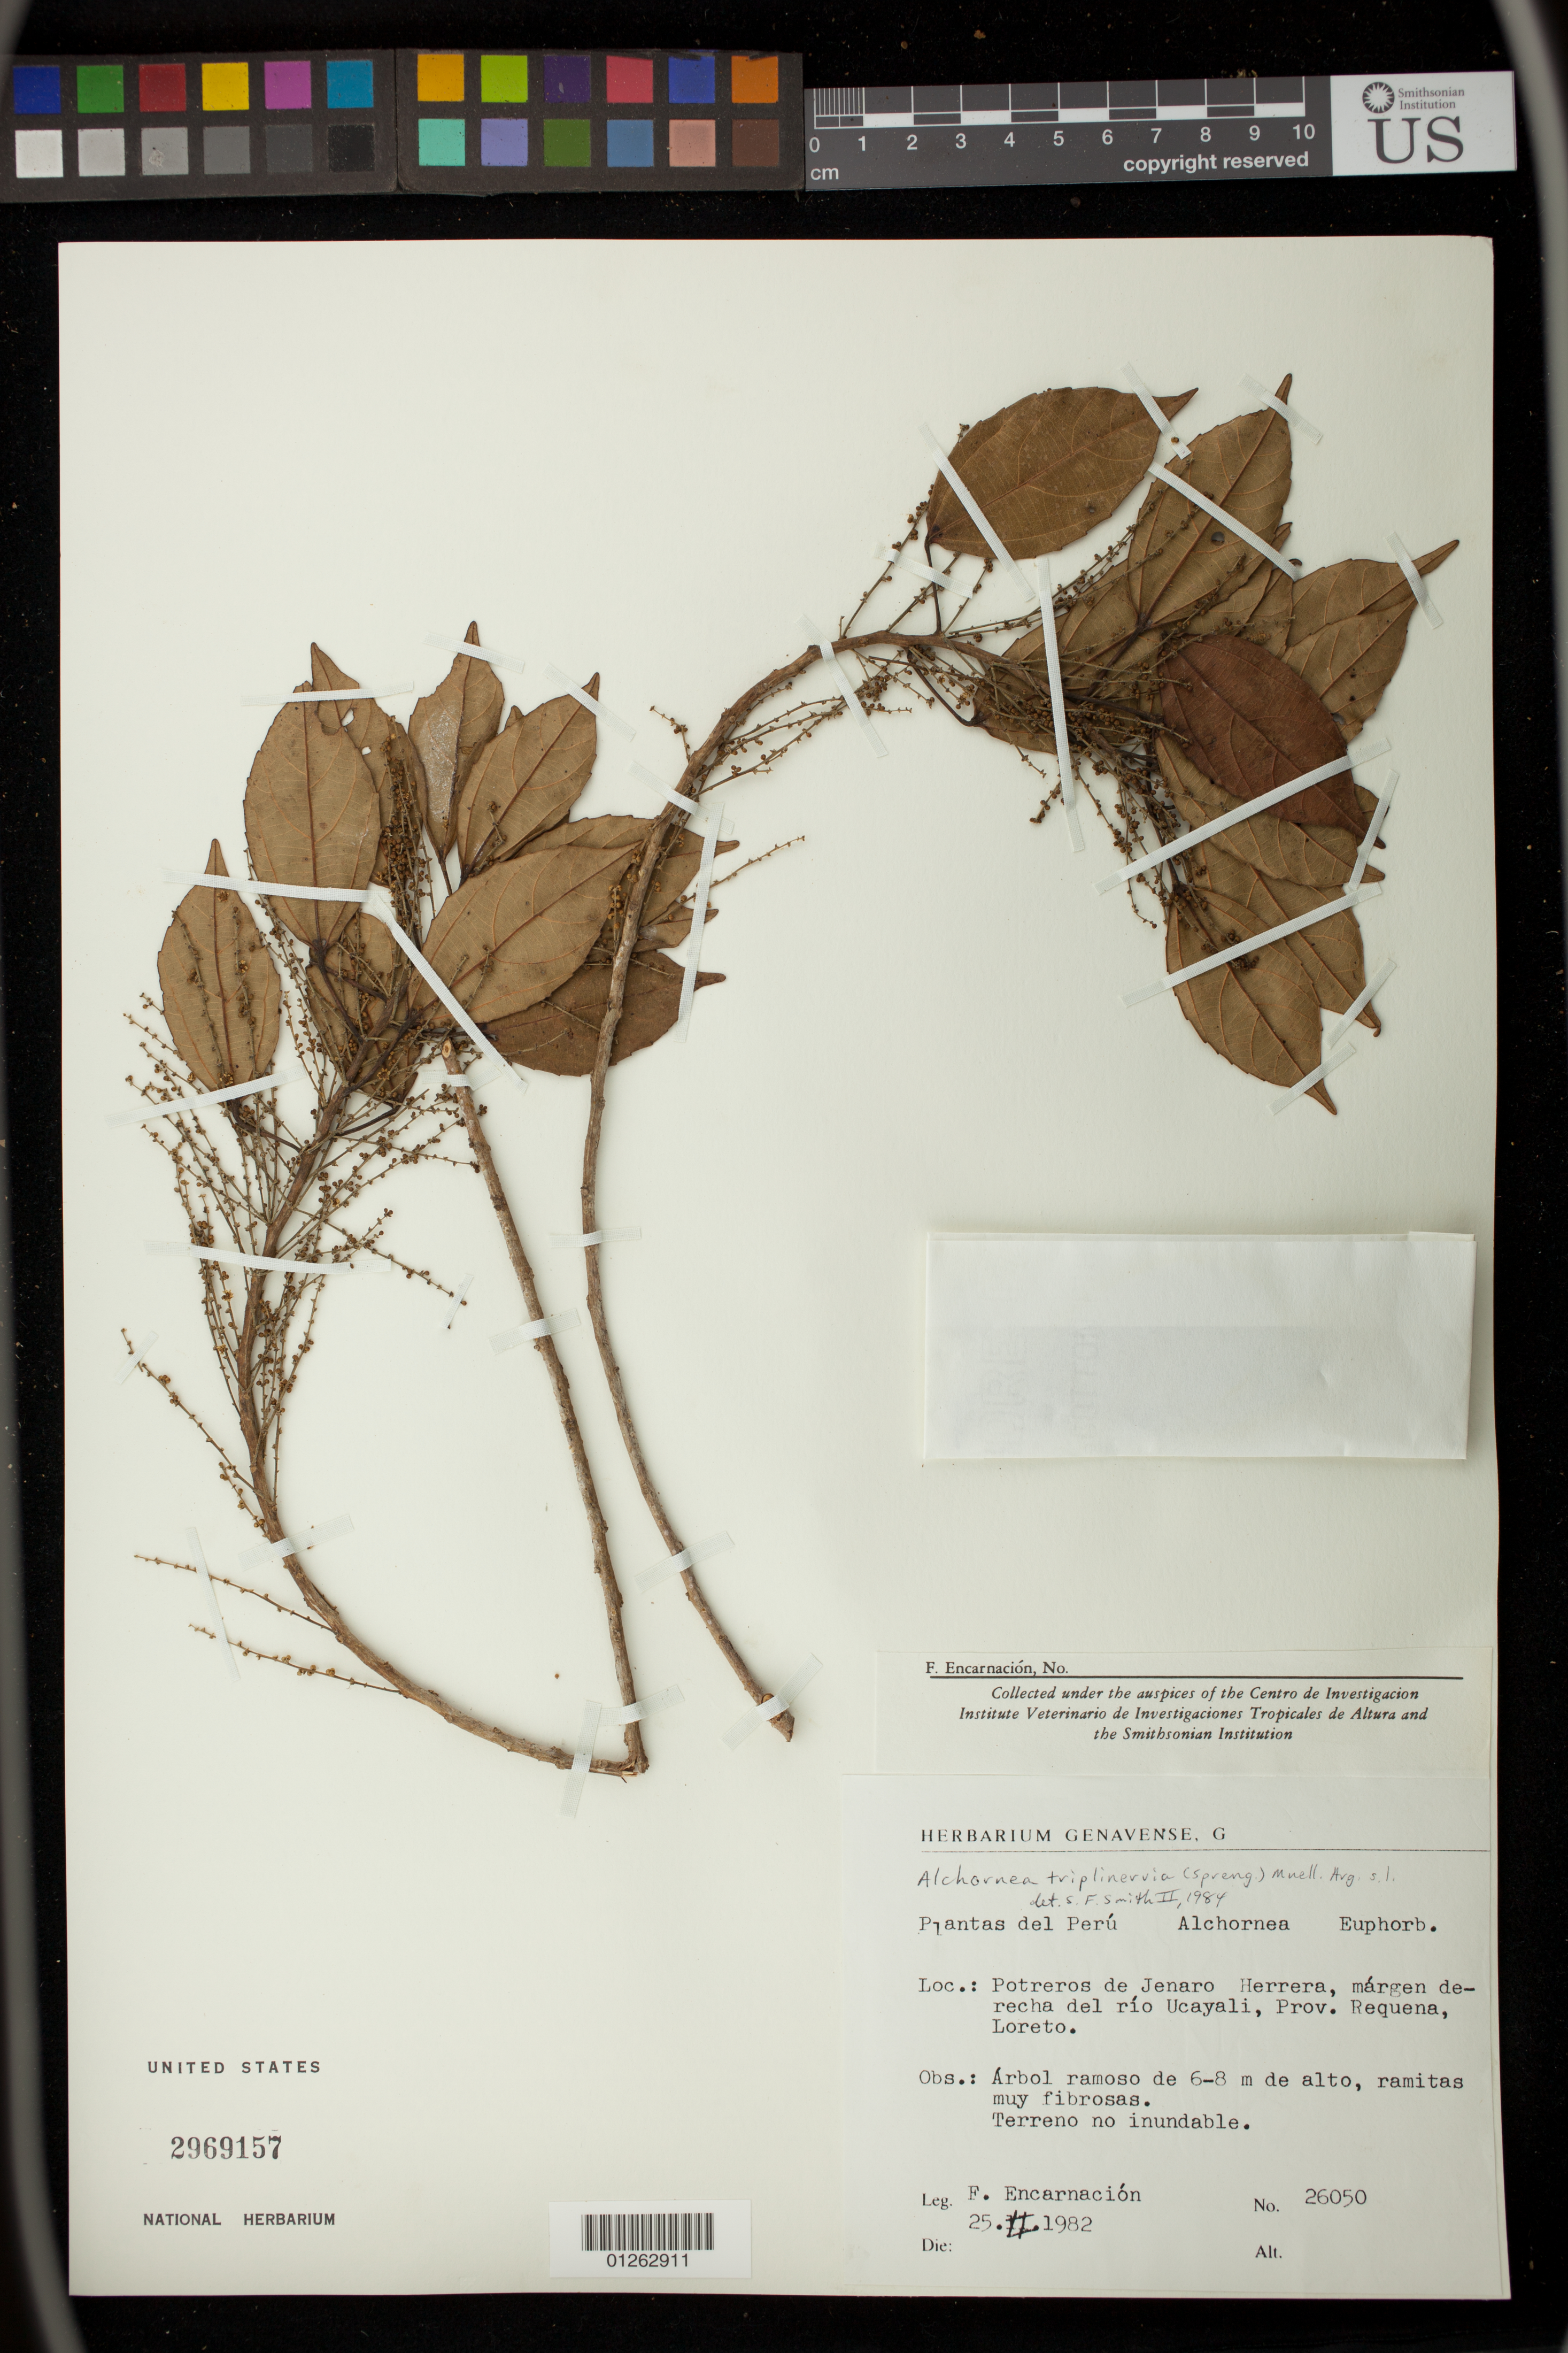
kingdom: Plantae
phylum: Tracheophyta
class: Magnoliopsida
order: Malpighiales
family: Euphorbiaceae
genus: Alchornea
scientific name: Alchornea triplinervia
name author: (Spreng.) Müll. Arg.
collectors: F. Encarnación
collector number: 26050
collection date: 1982-02-25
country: Peru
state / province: Loreto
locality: Potreros de Jenaro Herrera, mßrgen derecha del rio Ucayali, Prov. Requena,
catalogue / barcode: US 2969157